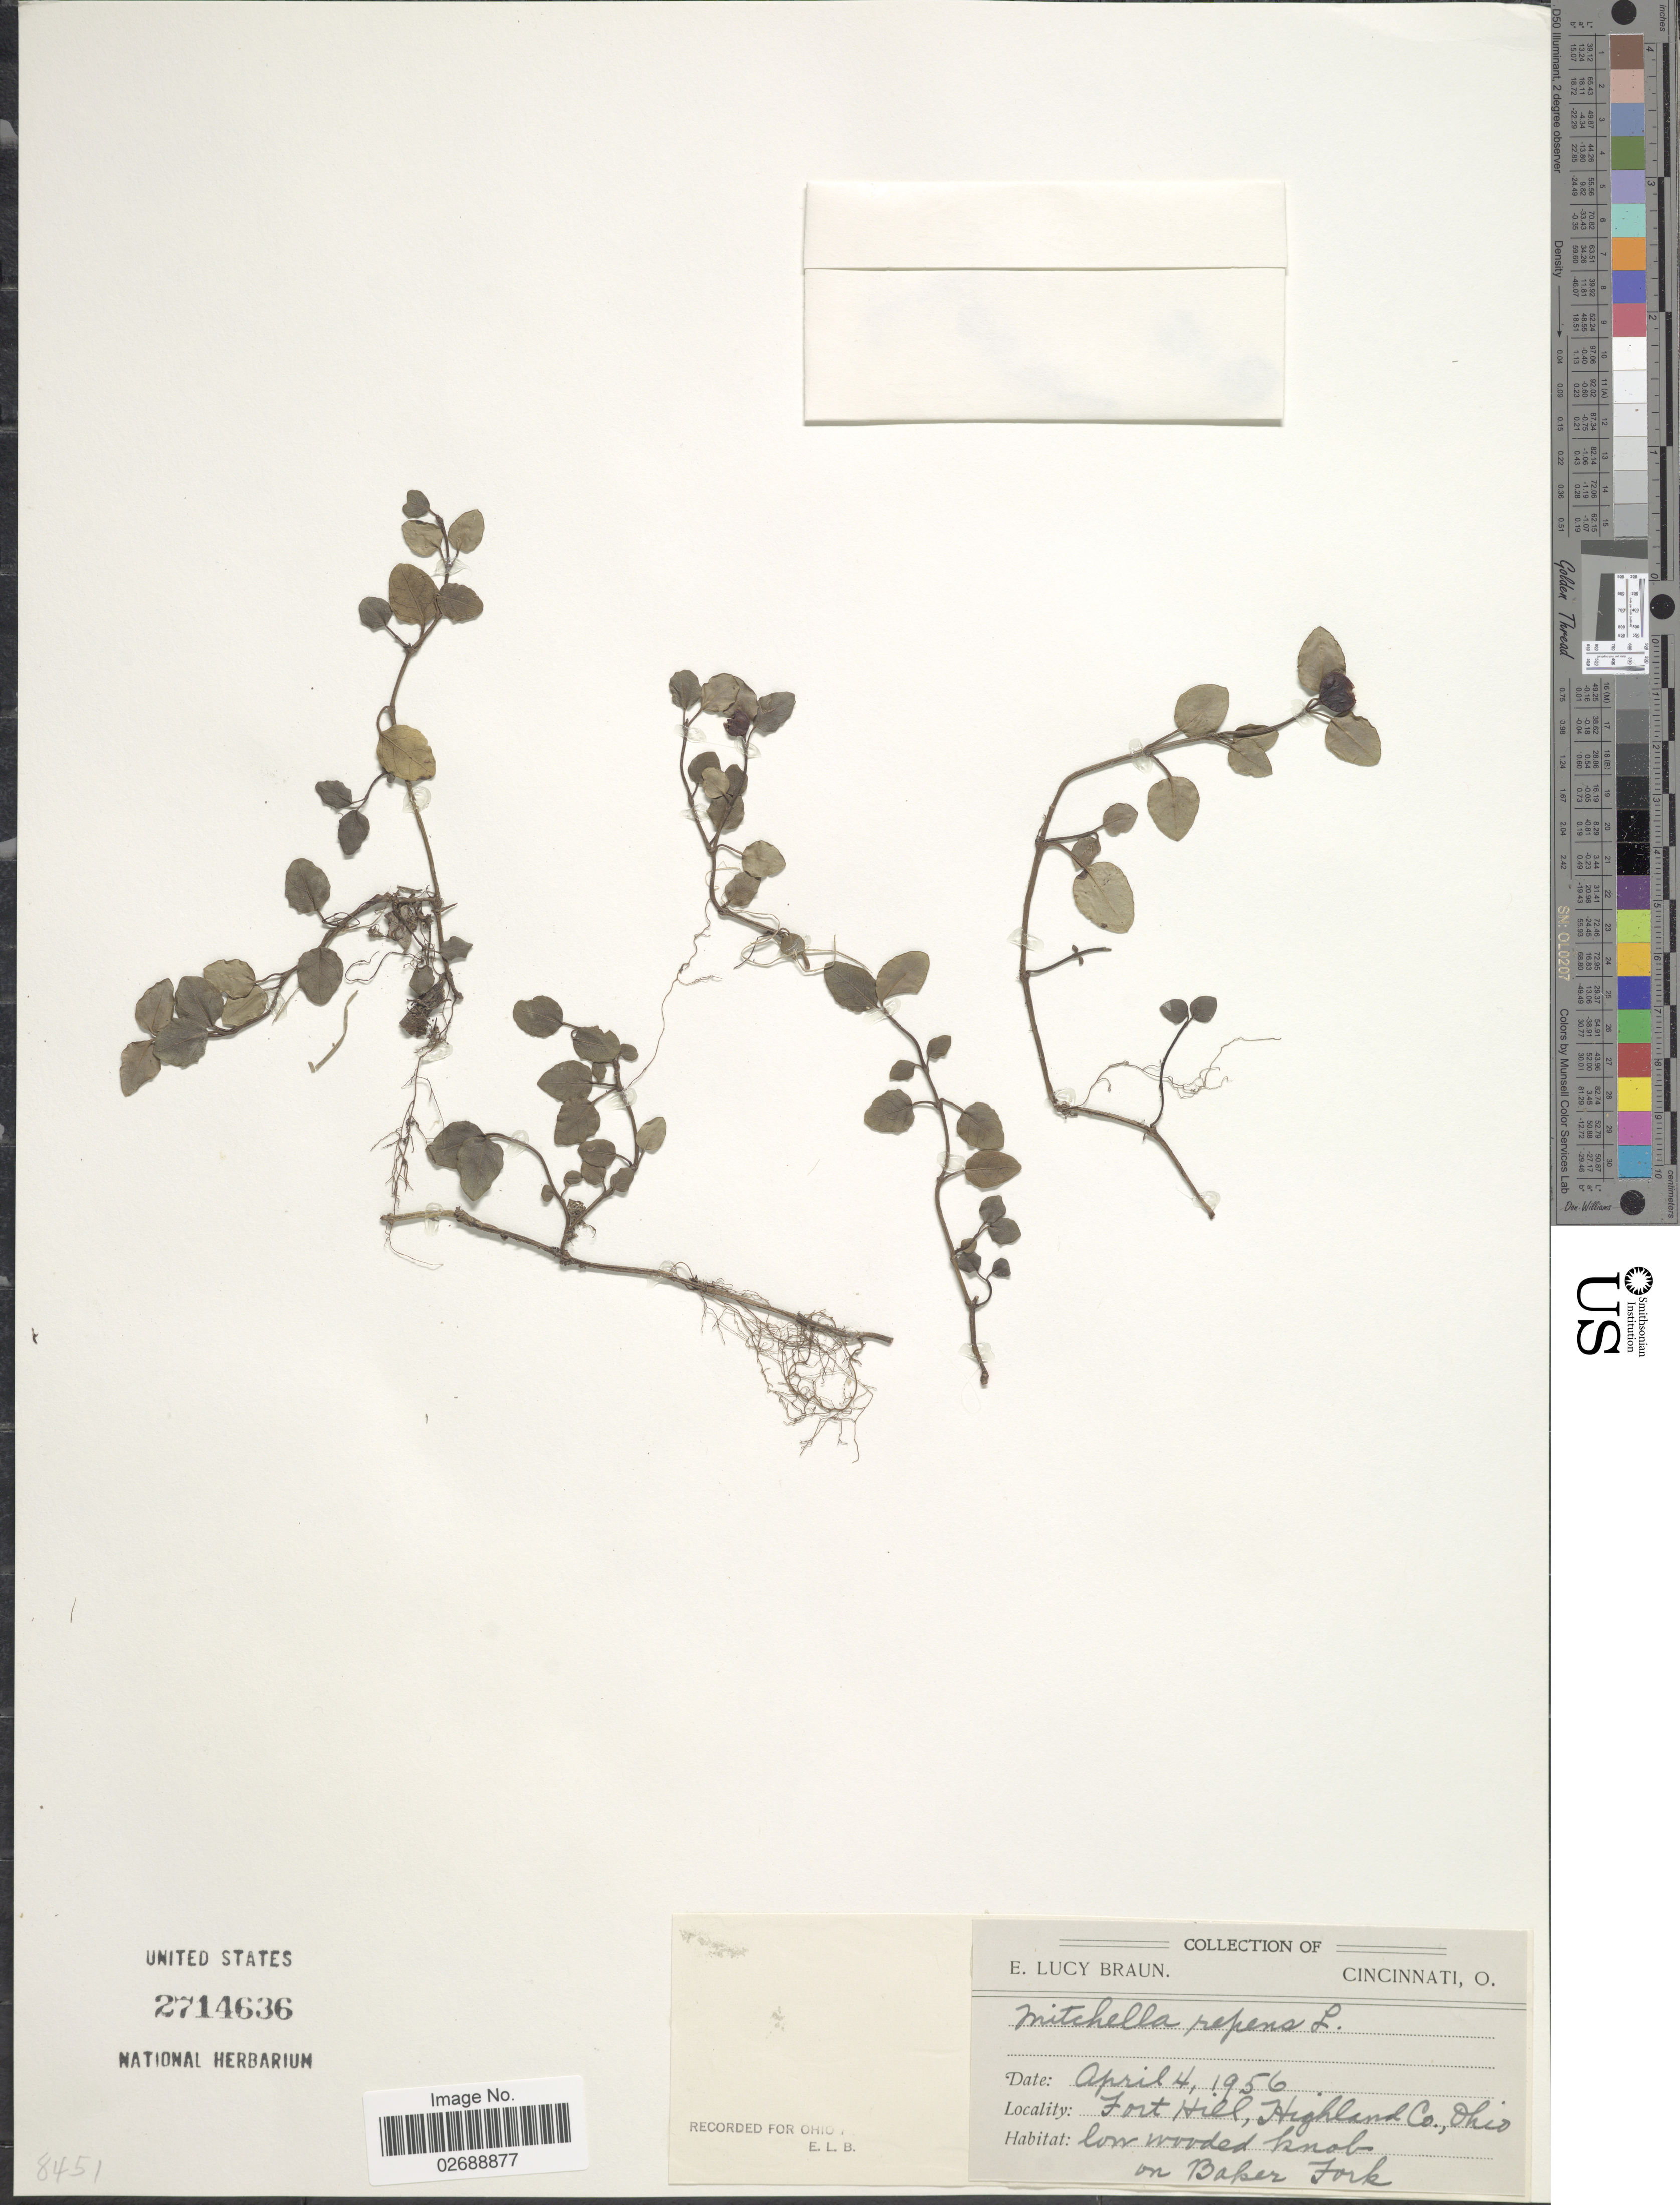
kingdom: Plantae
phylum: Tracheophyta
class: Magnoliopsida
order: Gentianales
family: Rubiaceae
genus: Mitchella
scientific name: Mitchella repens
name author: L.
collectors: E. L. Braun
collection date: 1956-04-04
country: United States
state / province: Ohio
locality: Fort Hill, Highland Co. On Baker Fork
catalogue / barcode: US 2714636